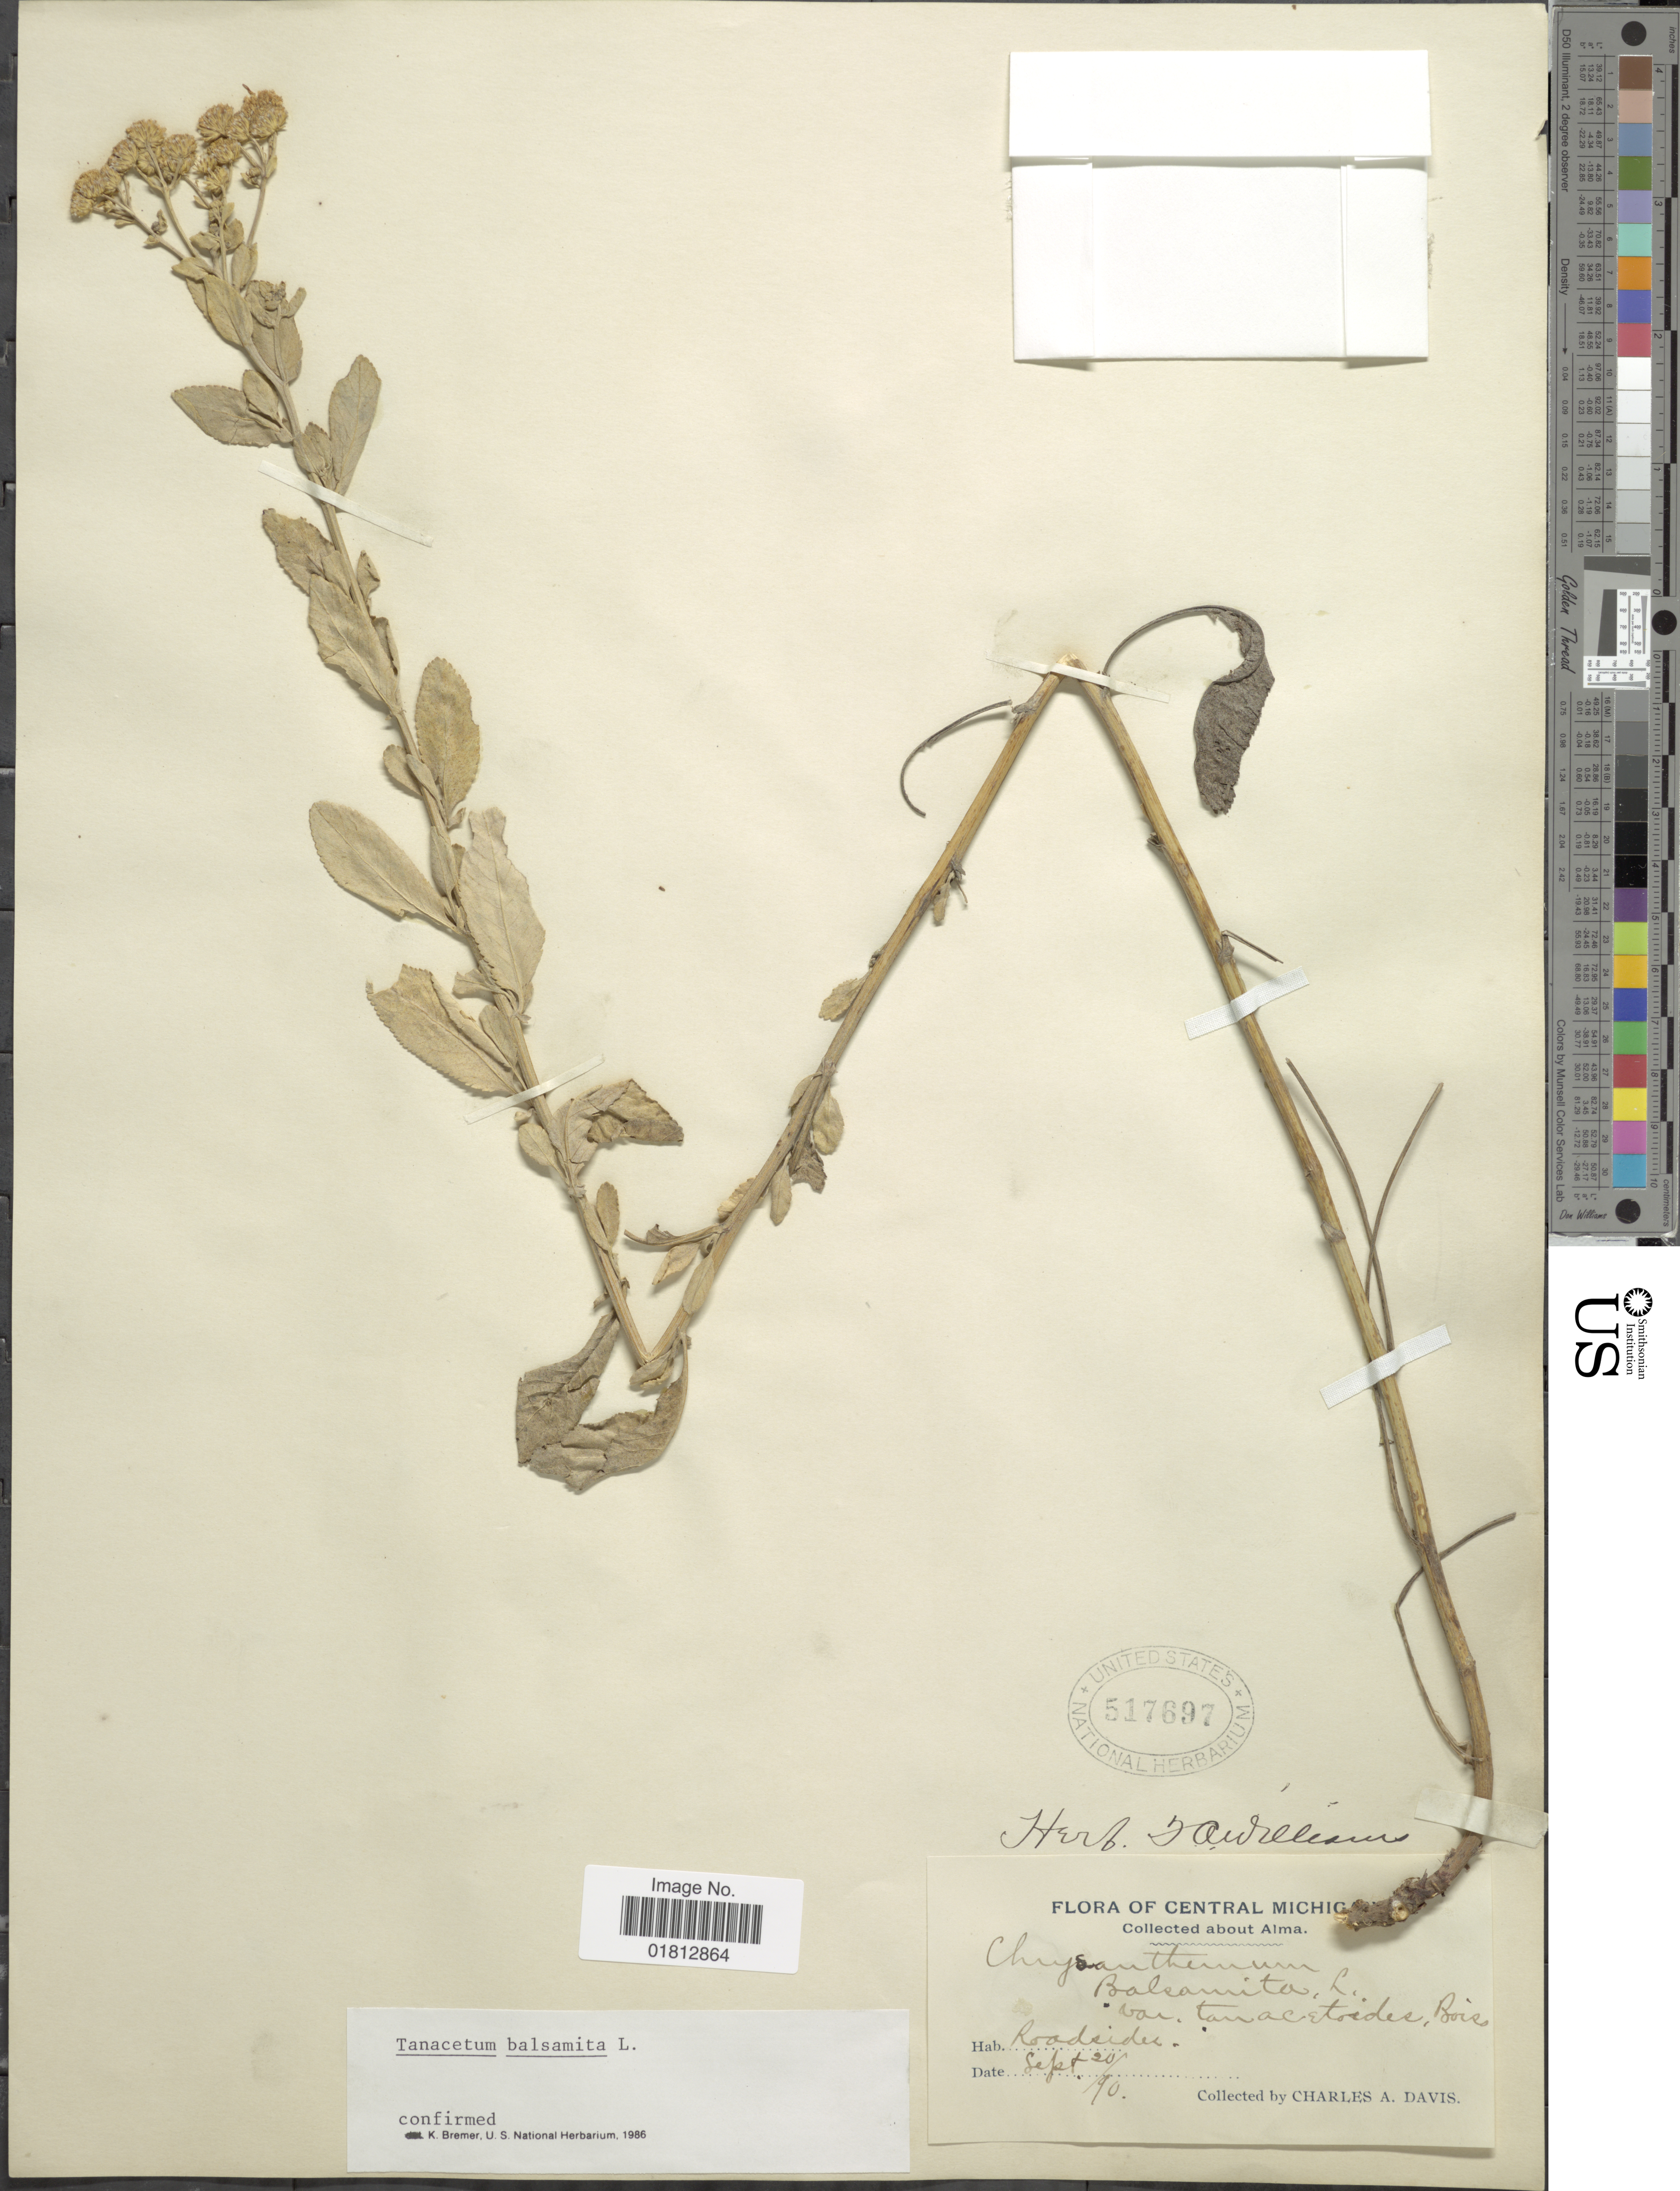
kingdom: Plantae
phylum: Tracheophyta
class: Magnoliopsida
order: Asterales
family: Asteraceae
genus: Tanacetum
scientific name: Tanacetum balsamita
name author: L.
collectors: C. Davis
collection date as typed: Transcribed d/m/y: 20/9/90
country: United States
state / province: Michigan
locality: Central Michigan, about Alma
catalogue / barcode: US 517697